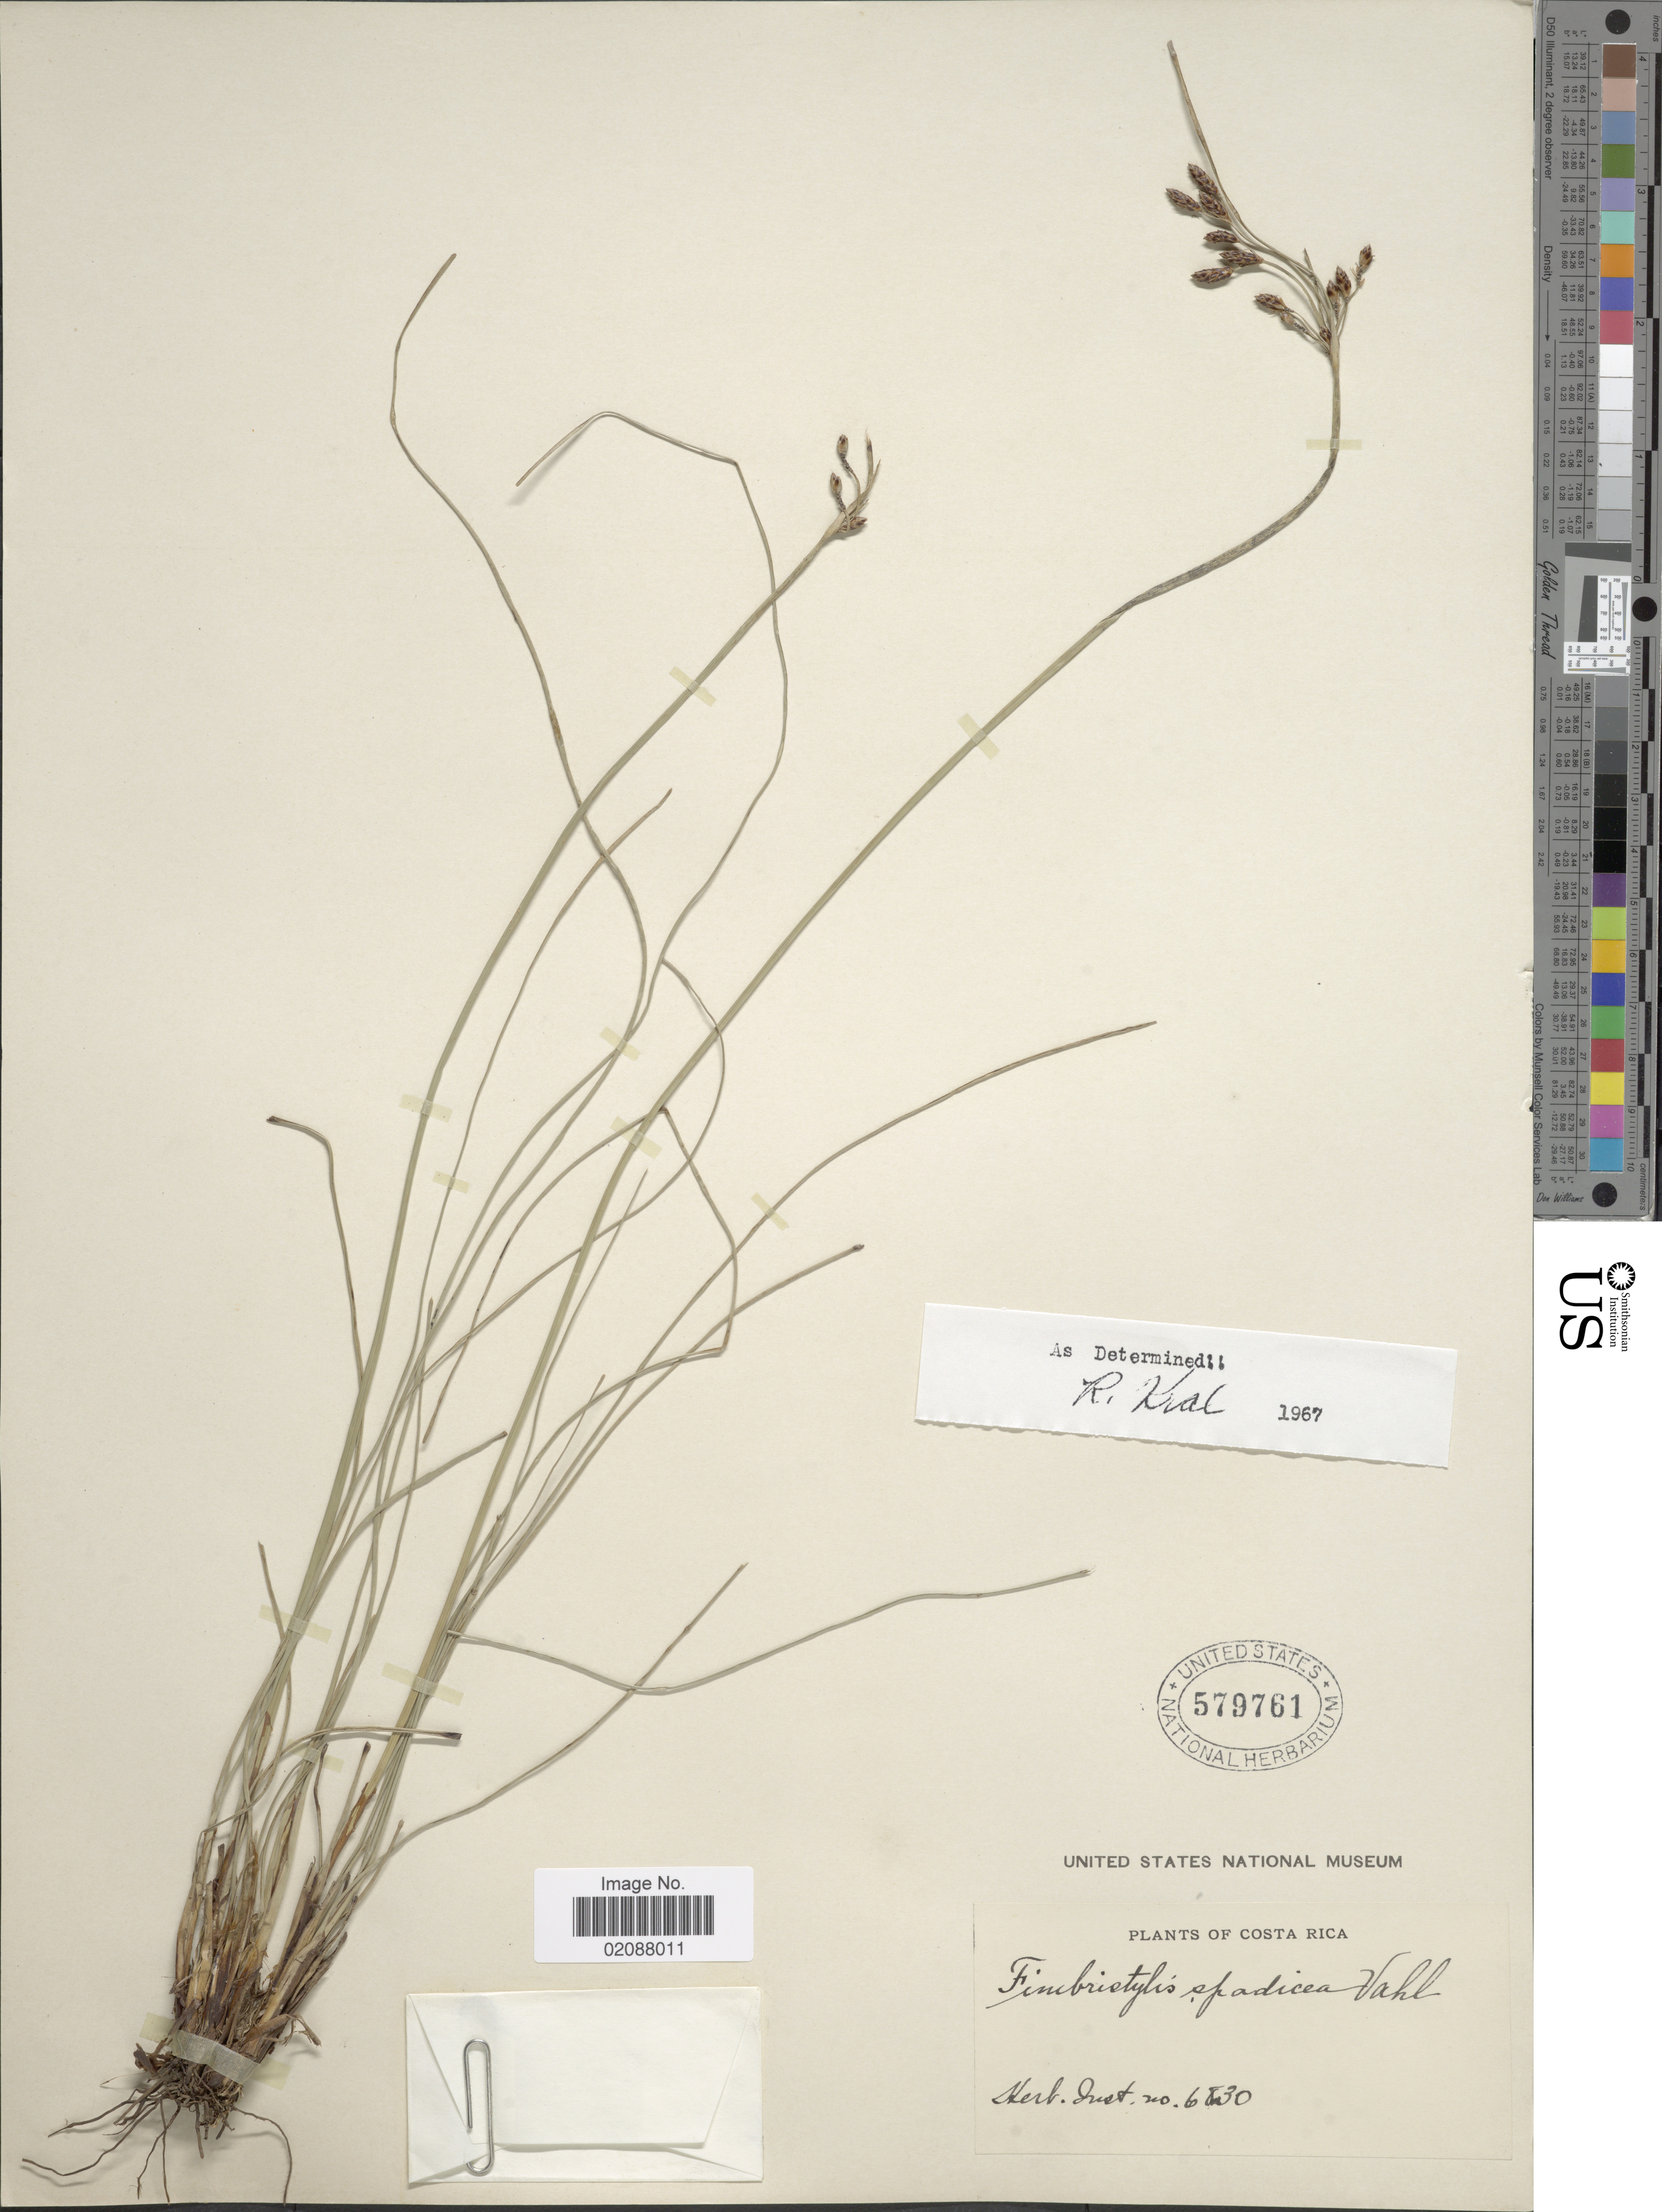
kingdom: Plantae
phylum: Tracheophyta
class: Liliopsida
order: Poales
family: Cyperaceae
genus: Fimbristylis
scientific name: Fimbristylis spadicea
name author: (L.) Vahl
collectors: Ex herb. Just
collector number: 6830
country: Costa Rica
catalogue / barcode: US 579761